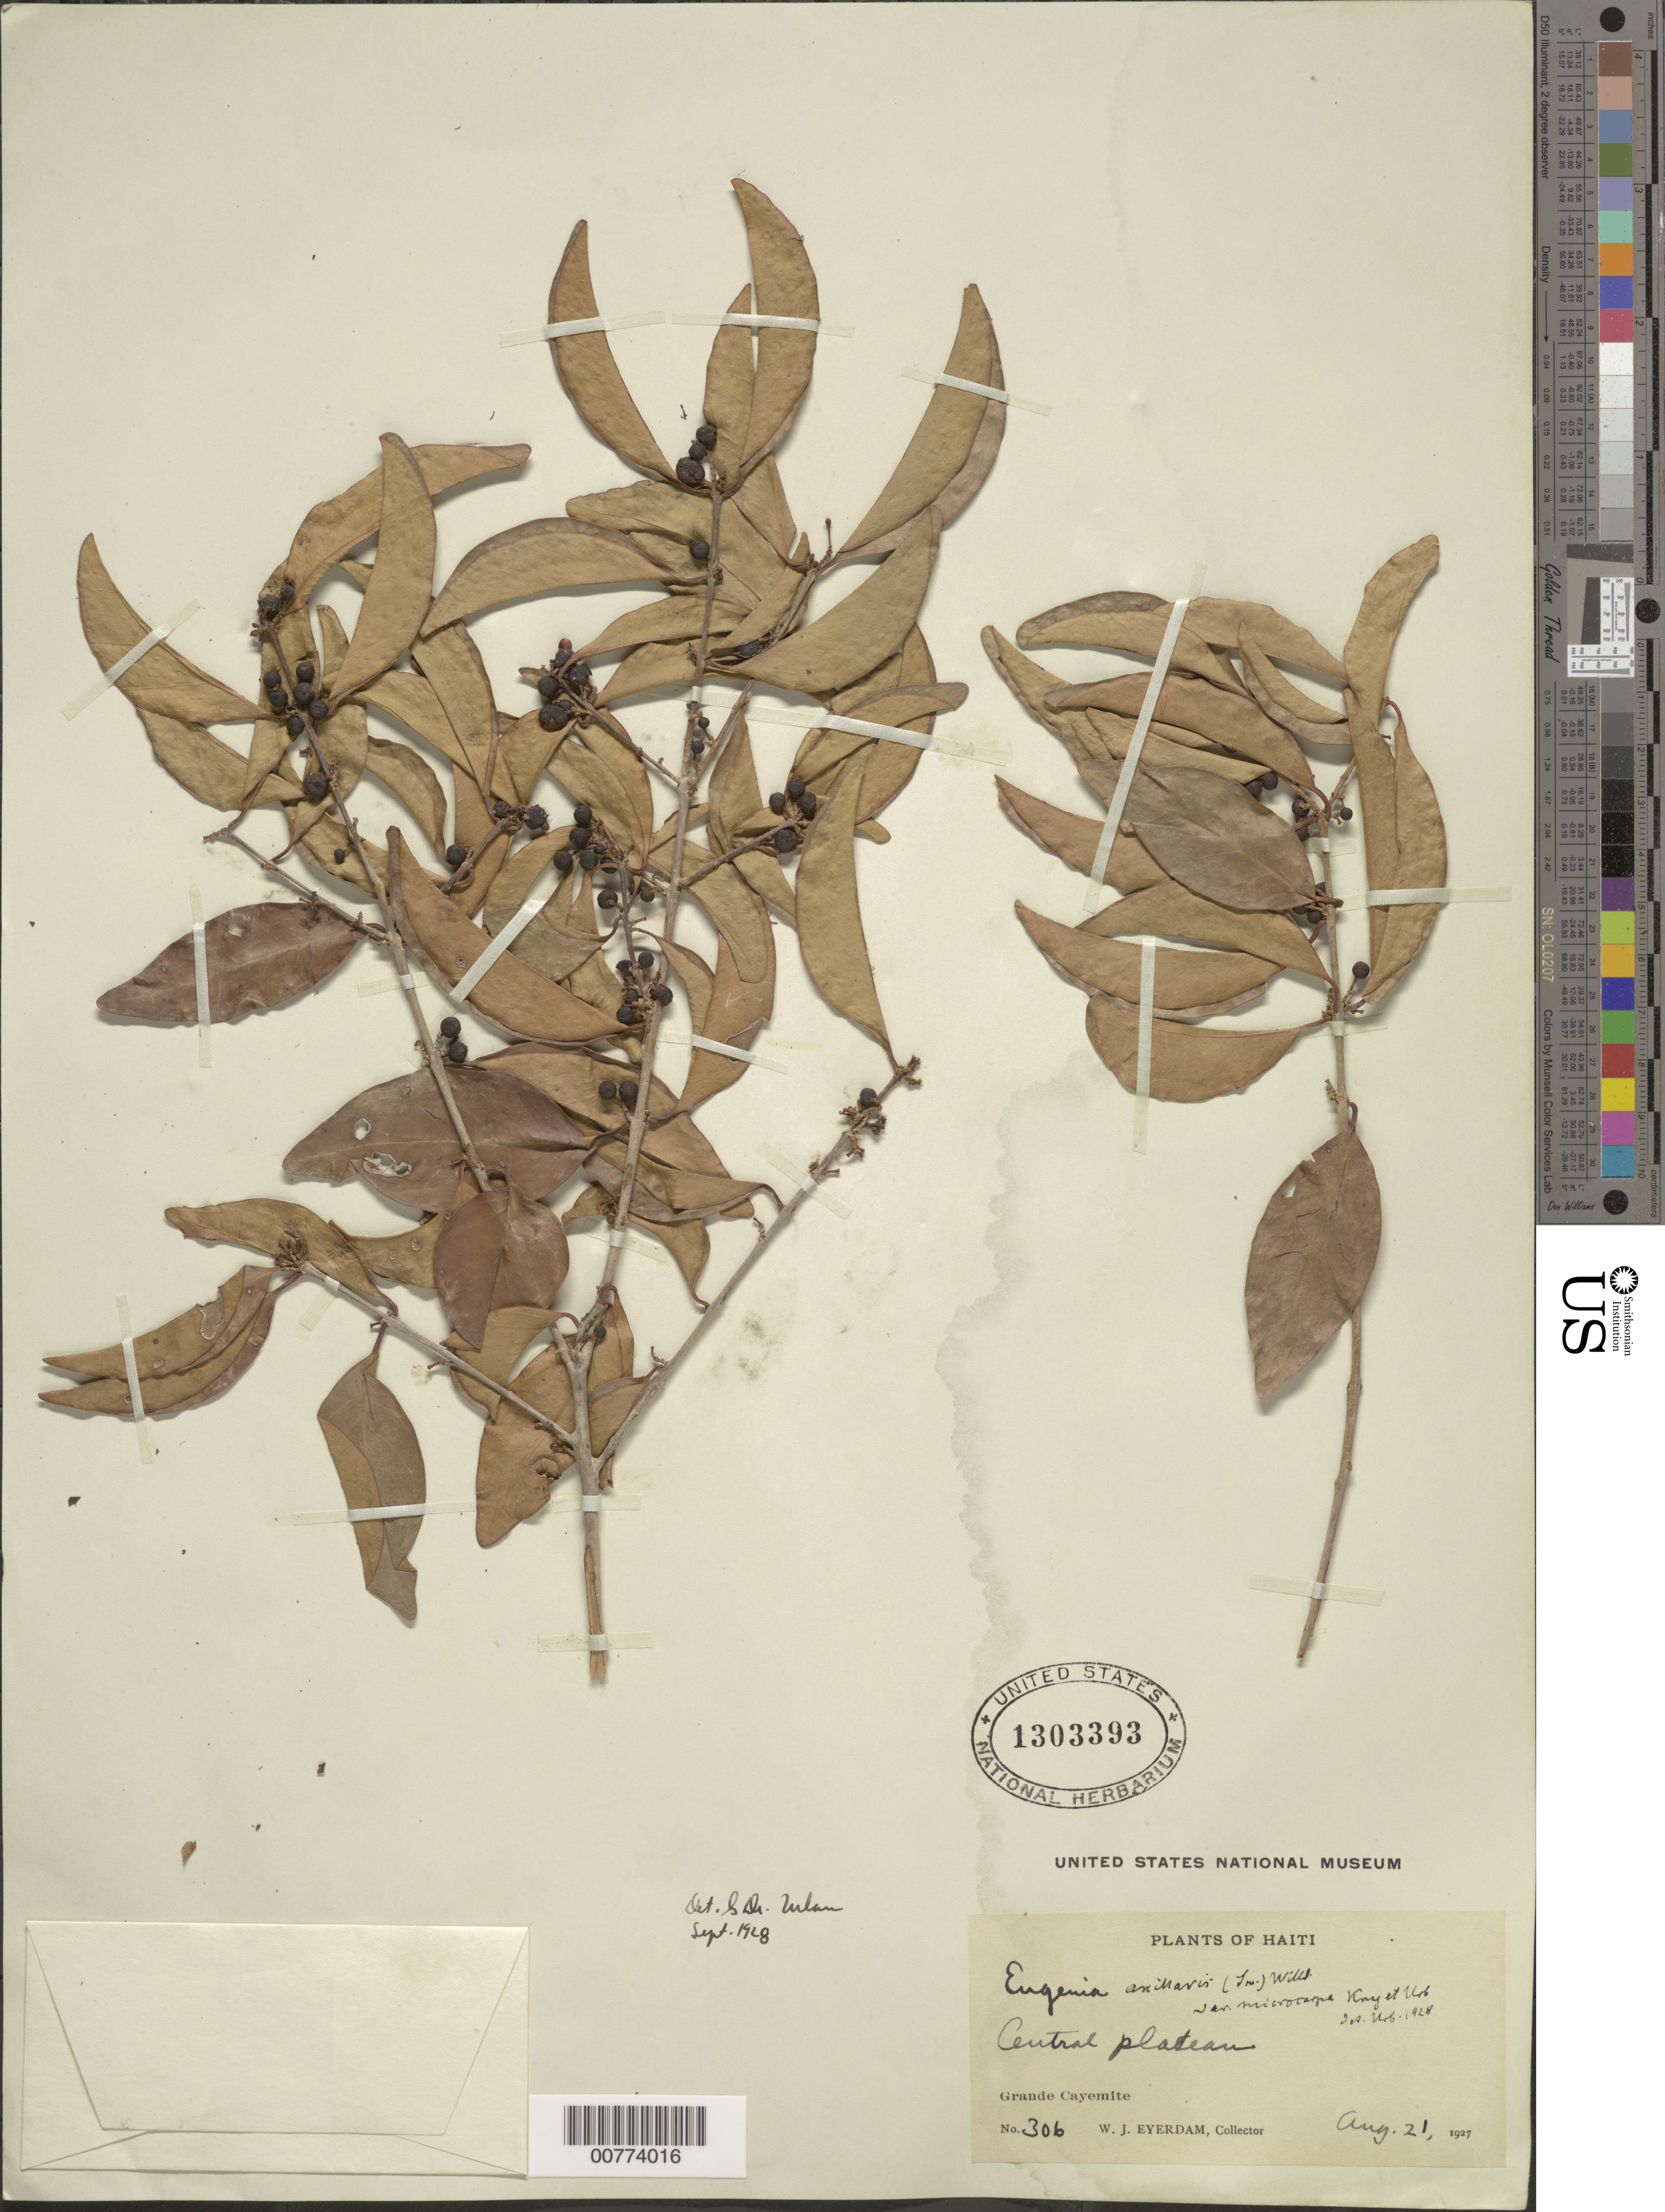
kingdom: Plantae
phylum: Tracheophyta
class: Magnoliopsida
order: Myrtales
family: Myrtaceae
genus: Eugenia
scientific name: Eugenia axillaris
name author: (Sw.) Willd.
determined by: Urban, Ignatz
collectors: W. J. Eyerdam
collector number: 306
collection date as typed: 21 Aug 1927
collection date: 1927-08-21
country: Haiti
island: Hispaniola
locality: Grande Cayenite, Central Plateau.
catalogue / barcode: US 1303393